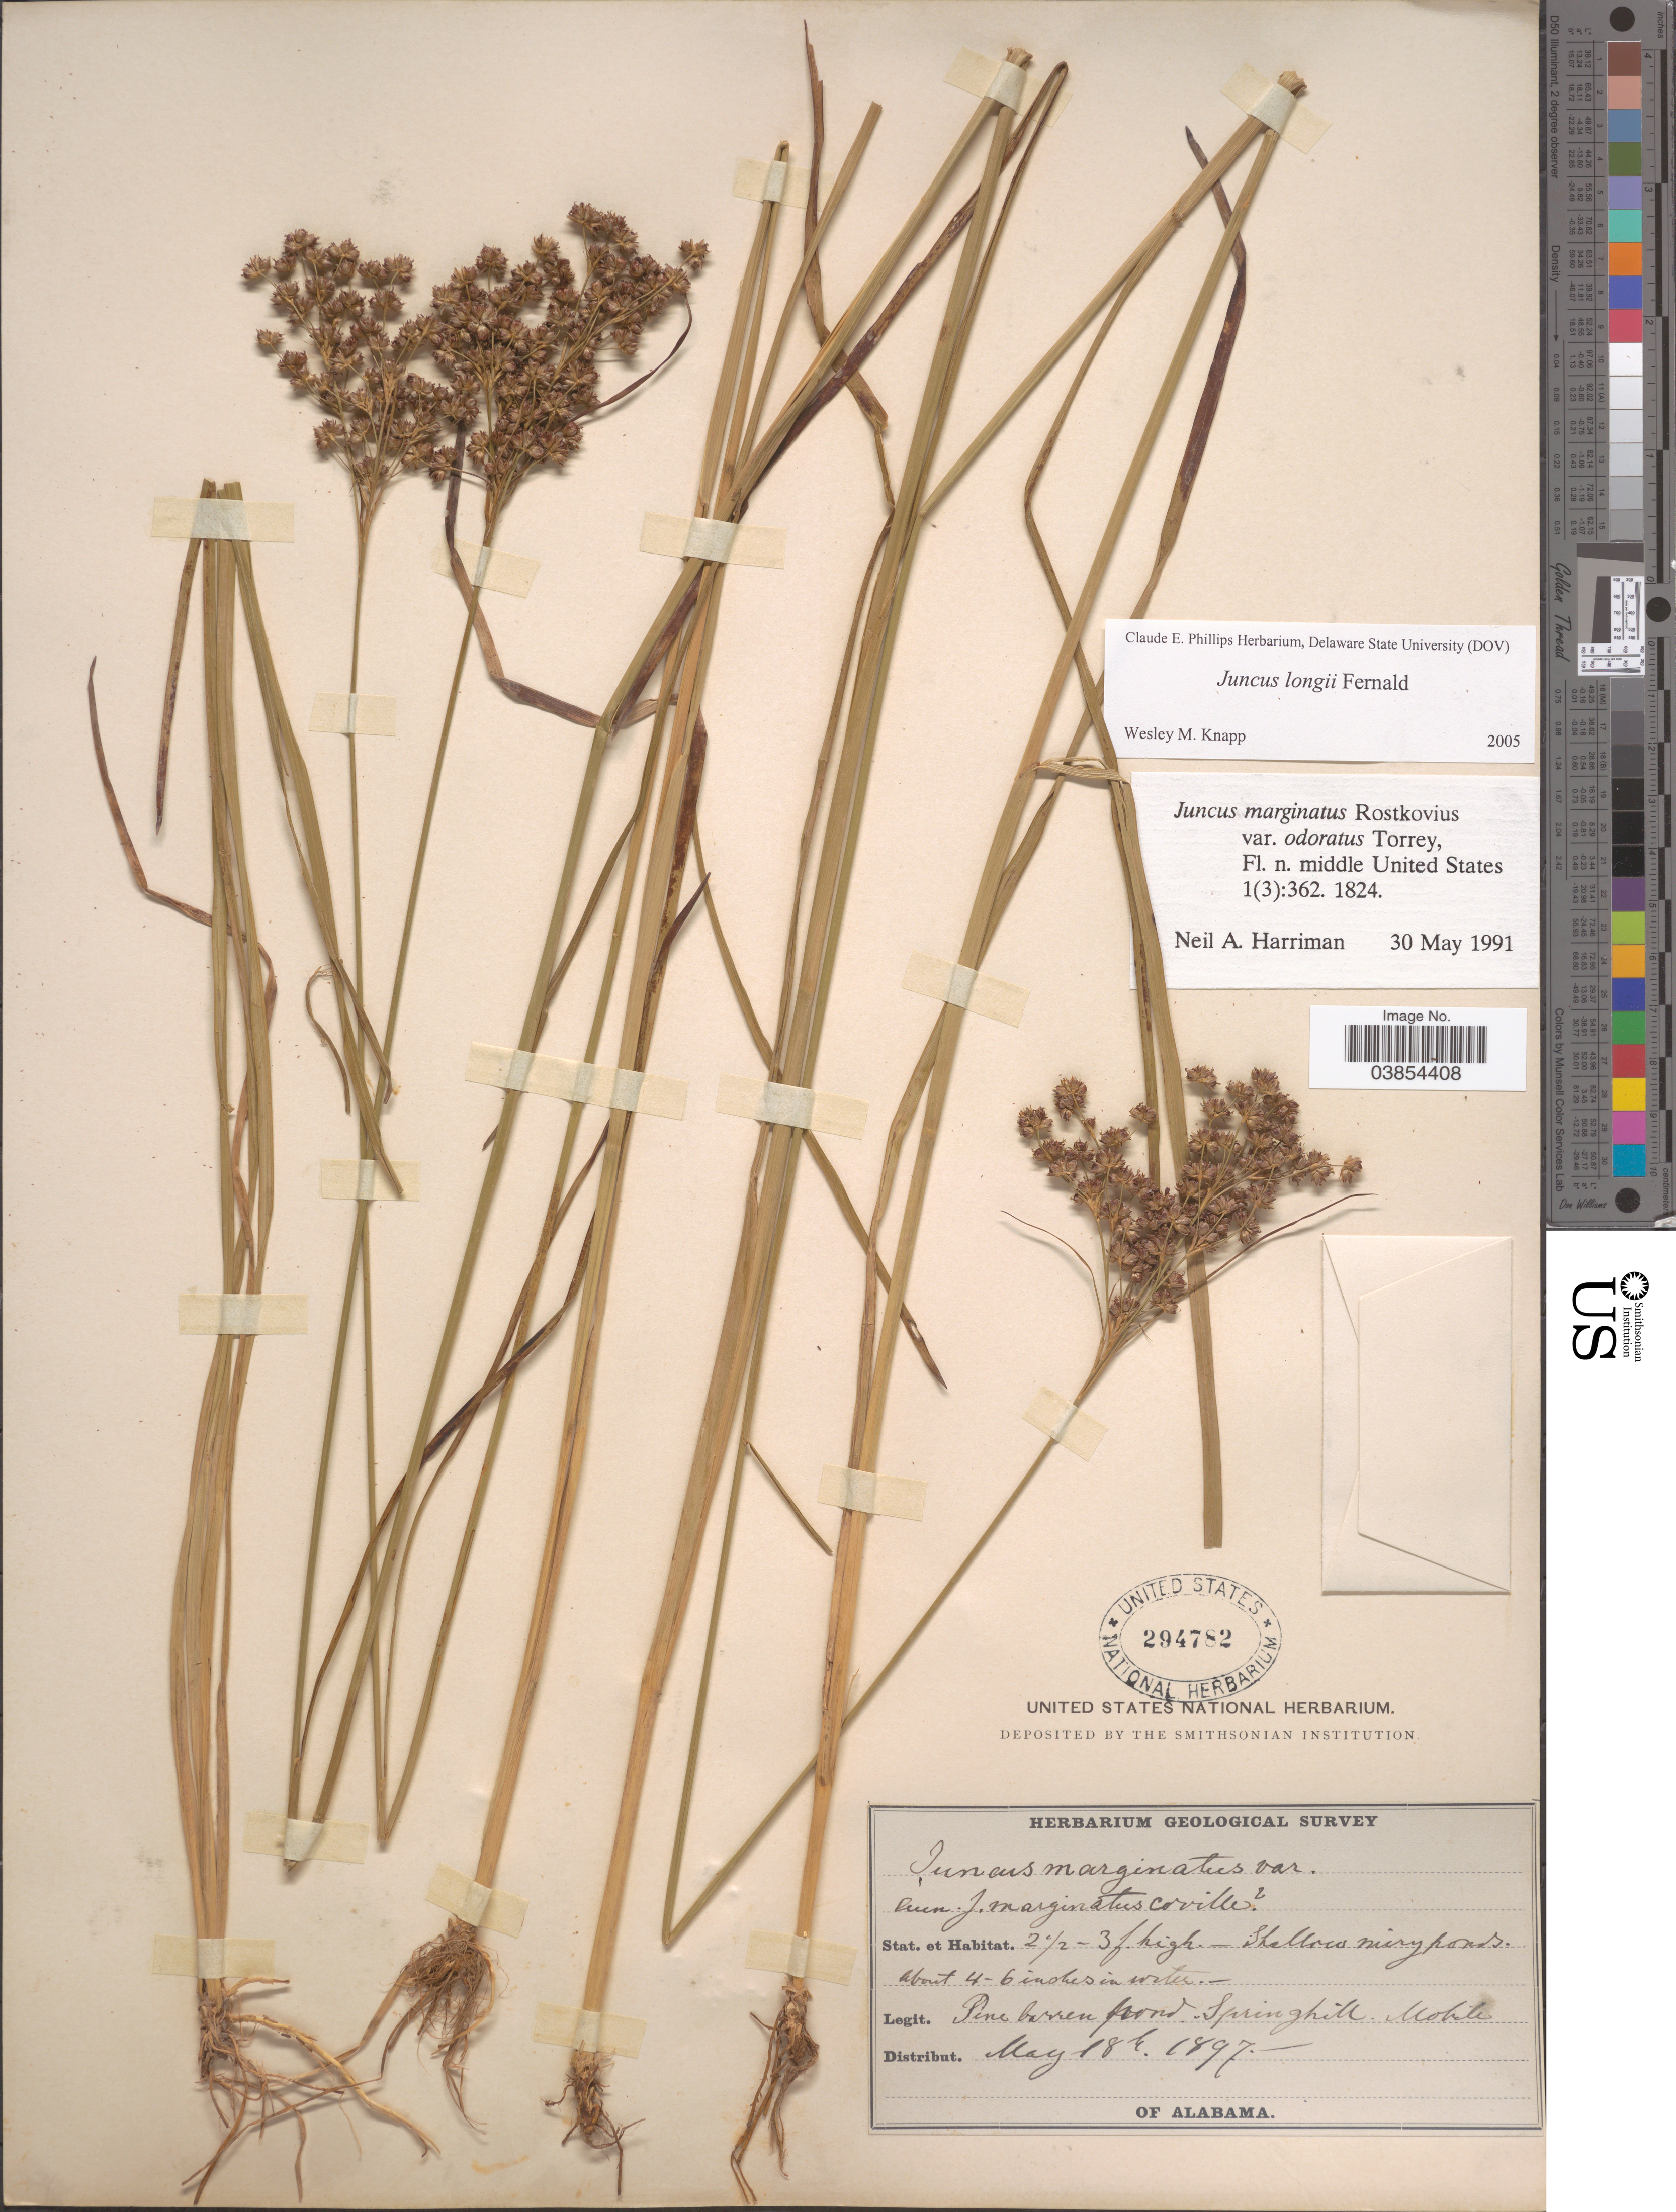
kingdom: Plantae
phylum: Tracheophyta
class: Liliopsida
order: Poales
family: Juncaceae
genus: Juncus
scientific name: Juncus longii Fernald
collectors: ex herb. Geological Survey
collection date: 1897-05-18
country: United States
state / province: Alabama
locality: Pine barren pond. Springhill, Mobile.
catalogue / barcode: US 294782